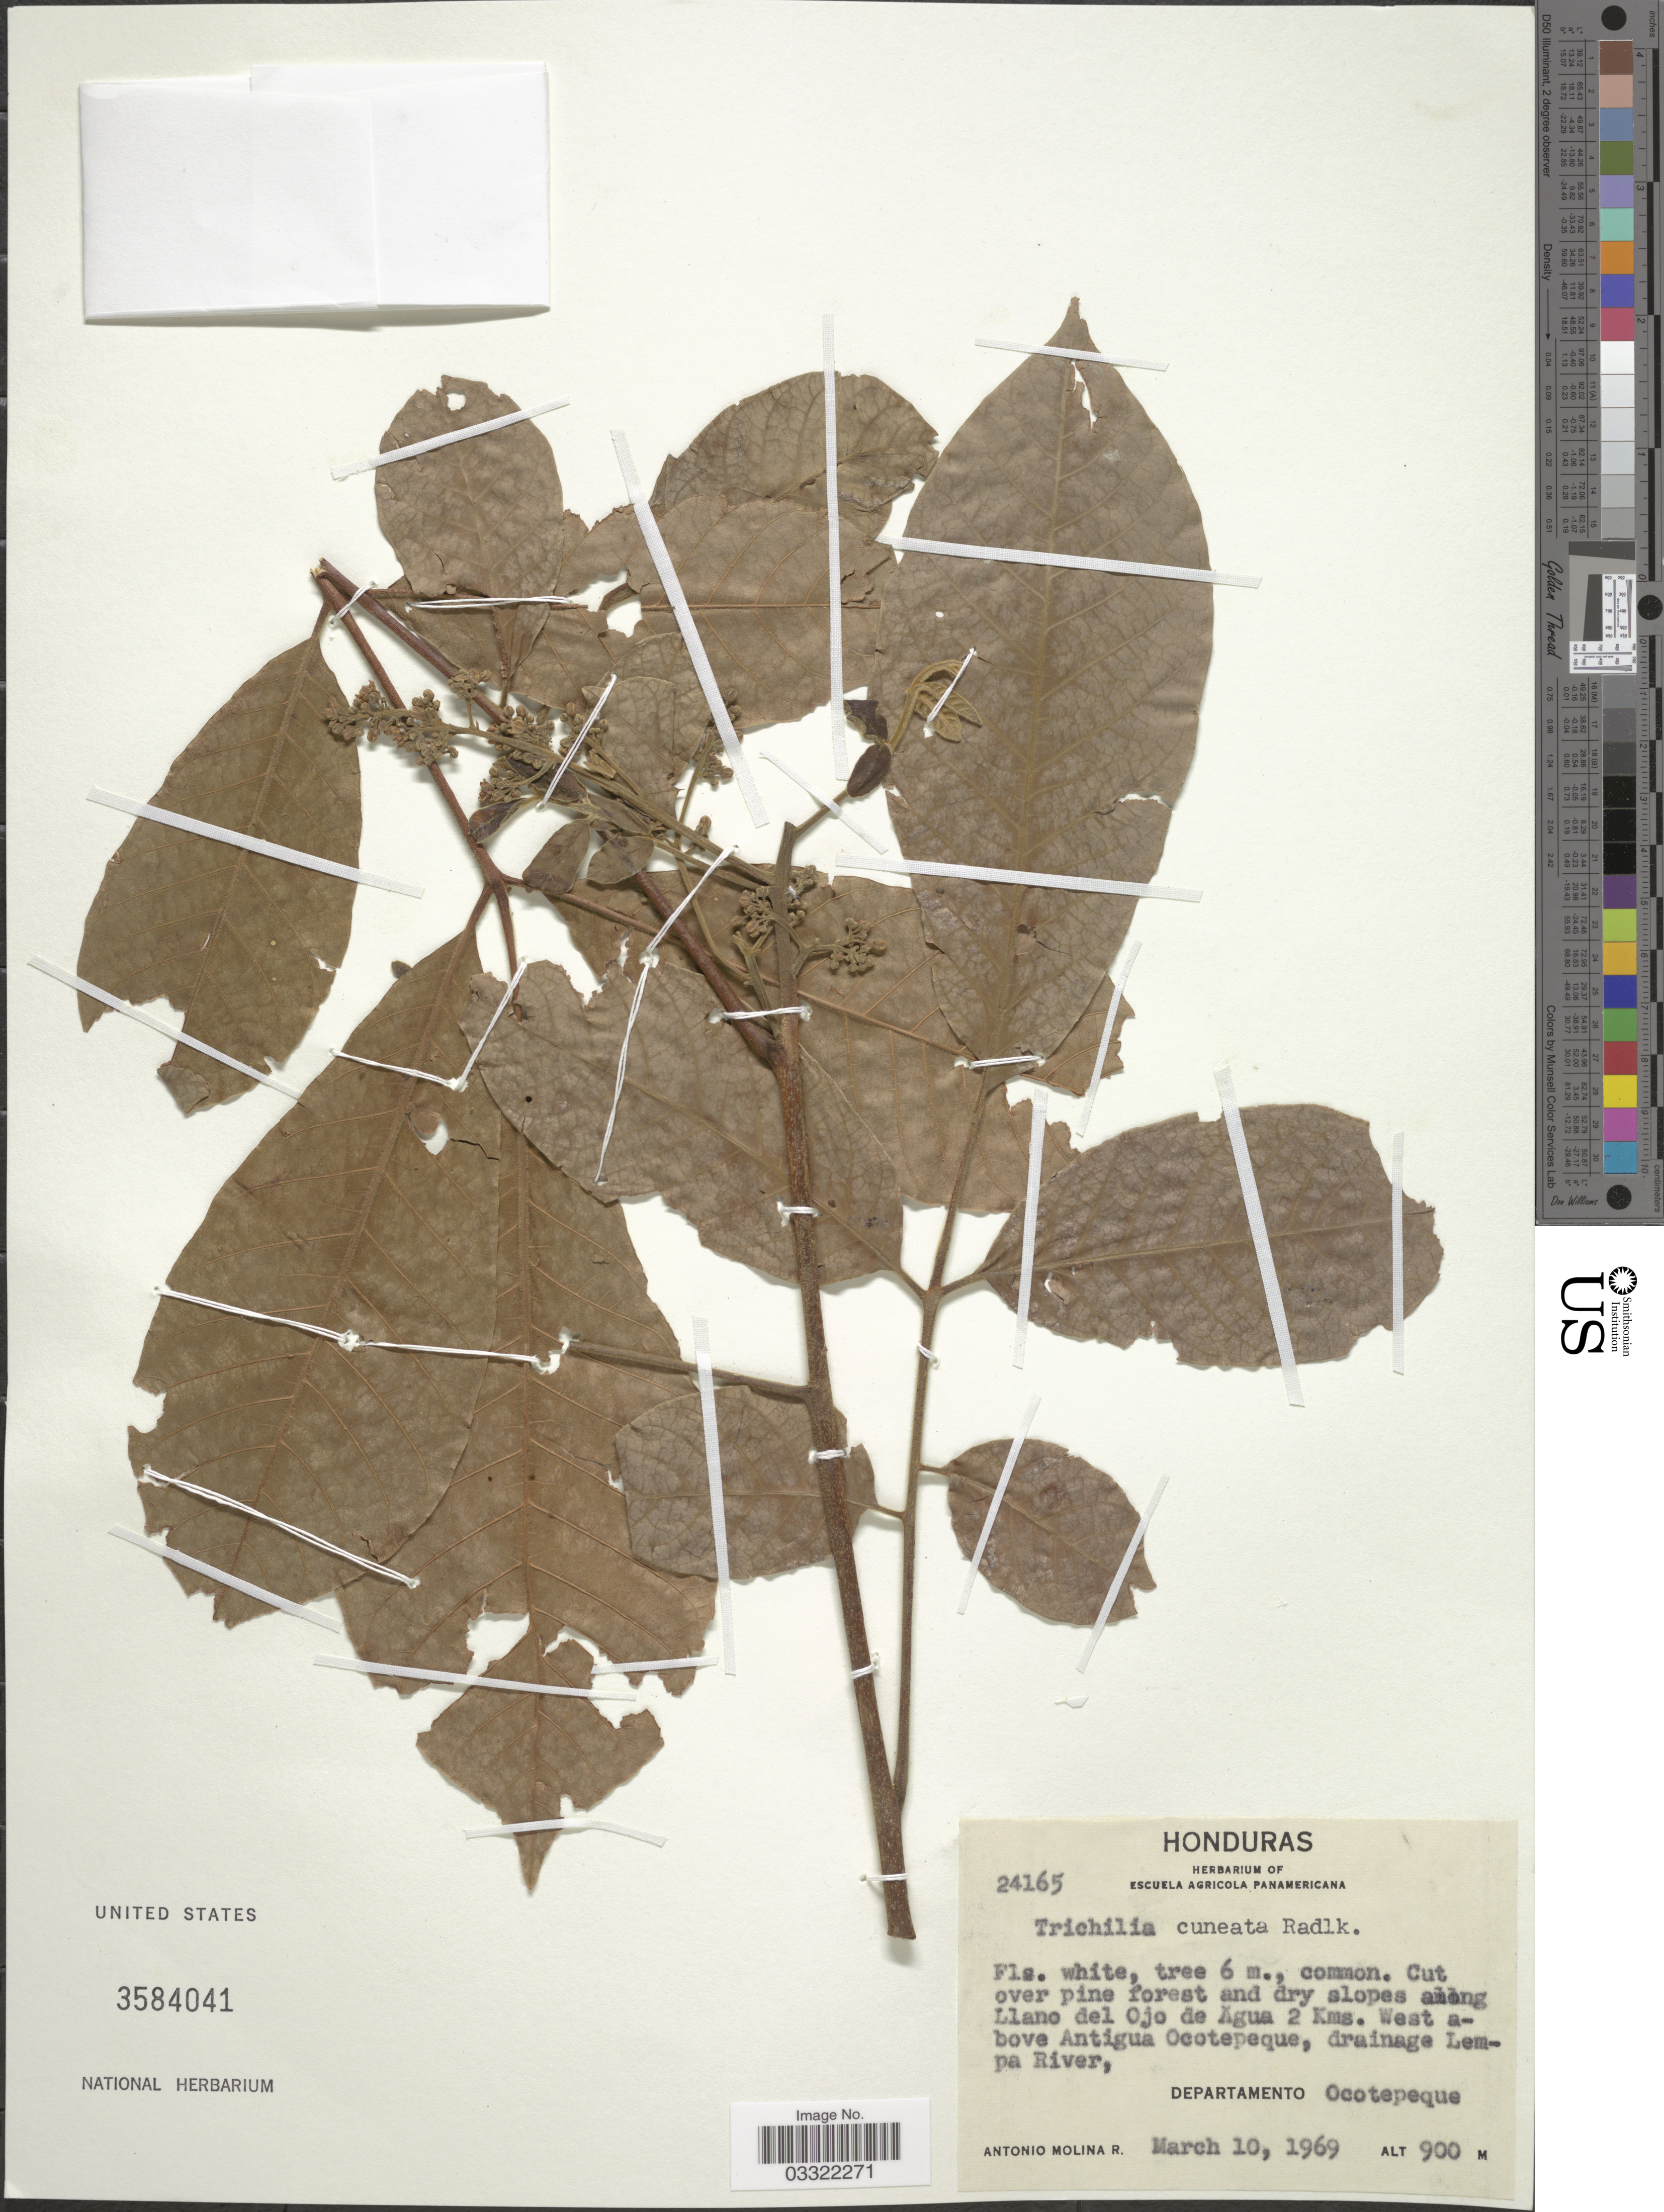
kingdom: Plantae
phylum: Tracheophyta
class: Magnoliopsida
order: Sapindales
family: Meliaceae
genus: Trichilia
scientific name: Trichilia cuneata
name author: Radlk.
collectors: A. Molina R.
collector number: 24165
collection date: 1969-03-10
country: Honduras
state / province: Ocotepeque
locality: On dry slopes among Llano del Ojo de Agua 2 Kms. West above Antigua Ocotepeque, drainage Lempa River, Departamento Ocotepeque.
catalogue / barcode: US 3584041